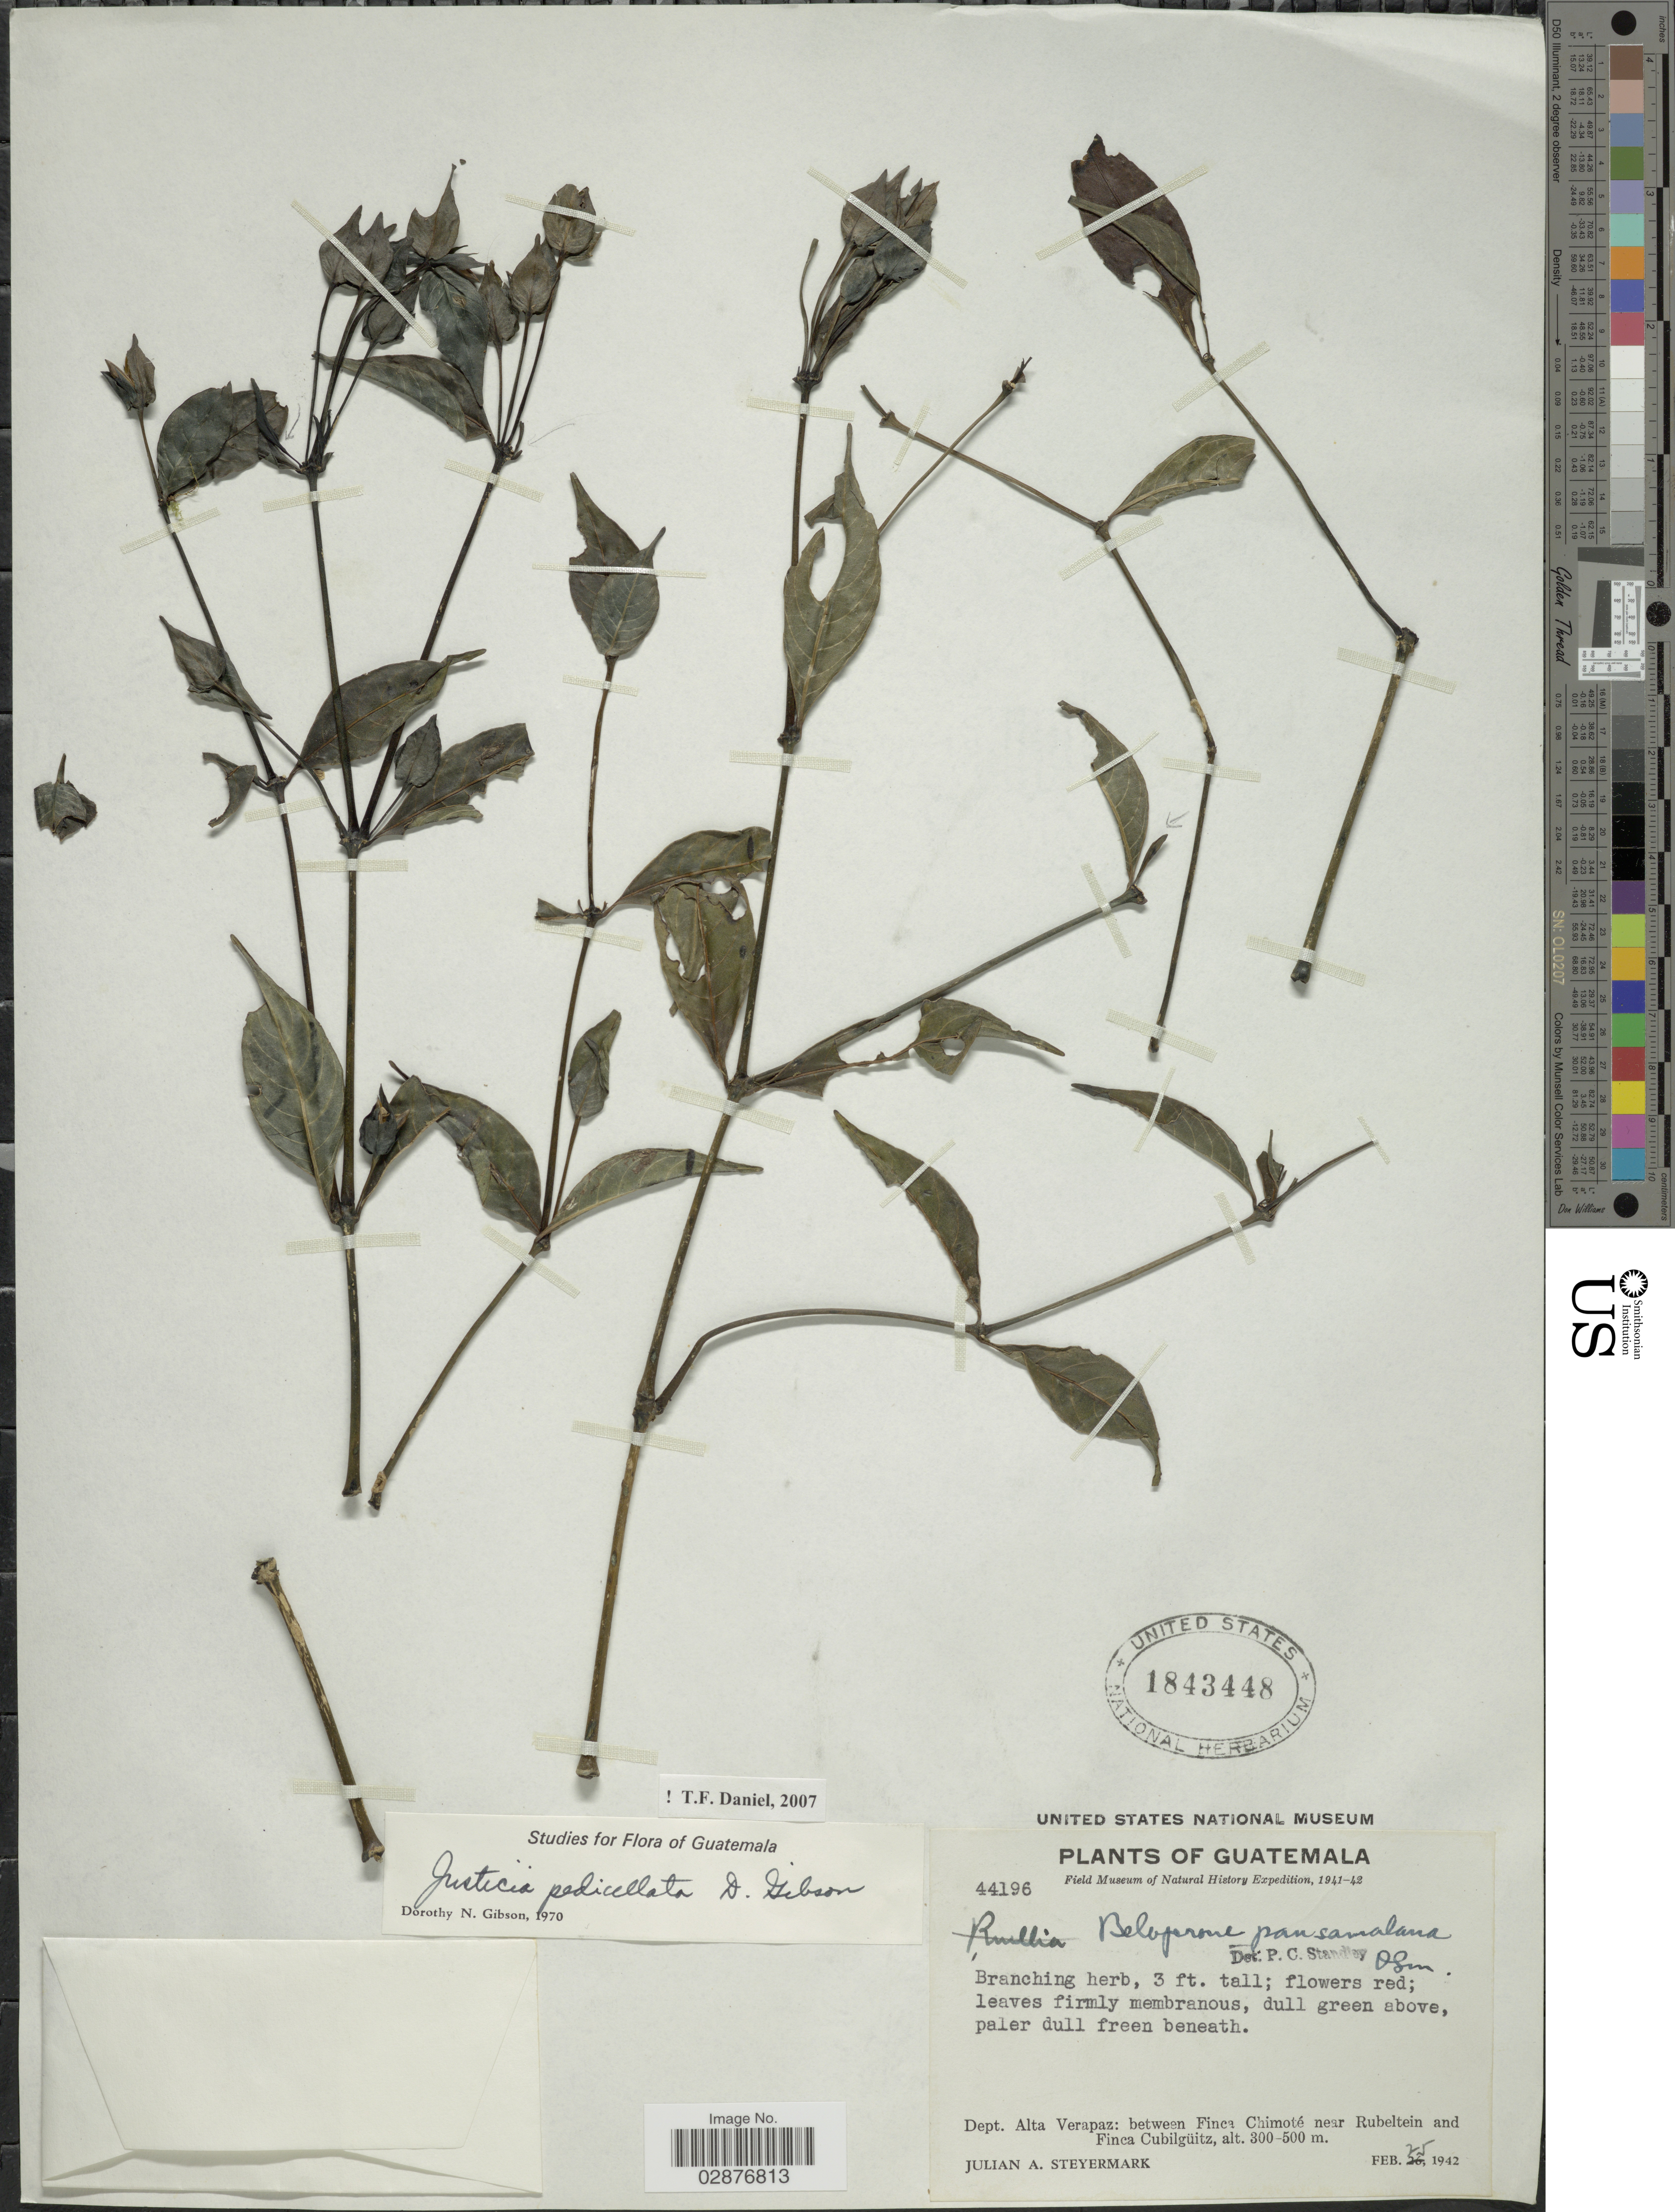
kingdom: Plantae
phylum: Tracheophyta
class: Magnoliopsida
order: Lamiales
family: Acanthaceae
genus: Justicia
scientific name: Justicia pedicellata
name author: D.N. Gibson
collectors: J. Steyermark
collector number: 44196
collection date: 1942-02-25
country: Guatemala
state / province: Alta Verapaz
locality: Dept. Alta Verpaz: between Finca Chimoté near Rubeltein and Finca Cubilgüitz.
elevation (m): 300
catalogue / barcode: US 1843448